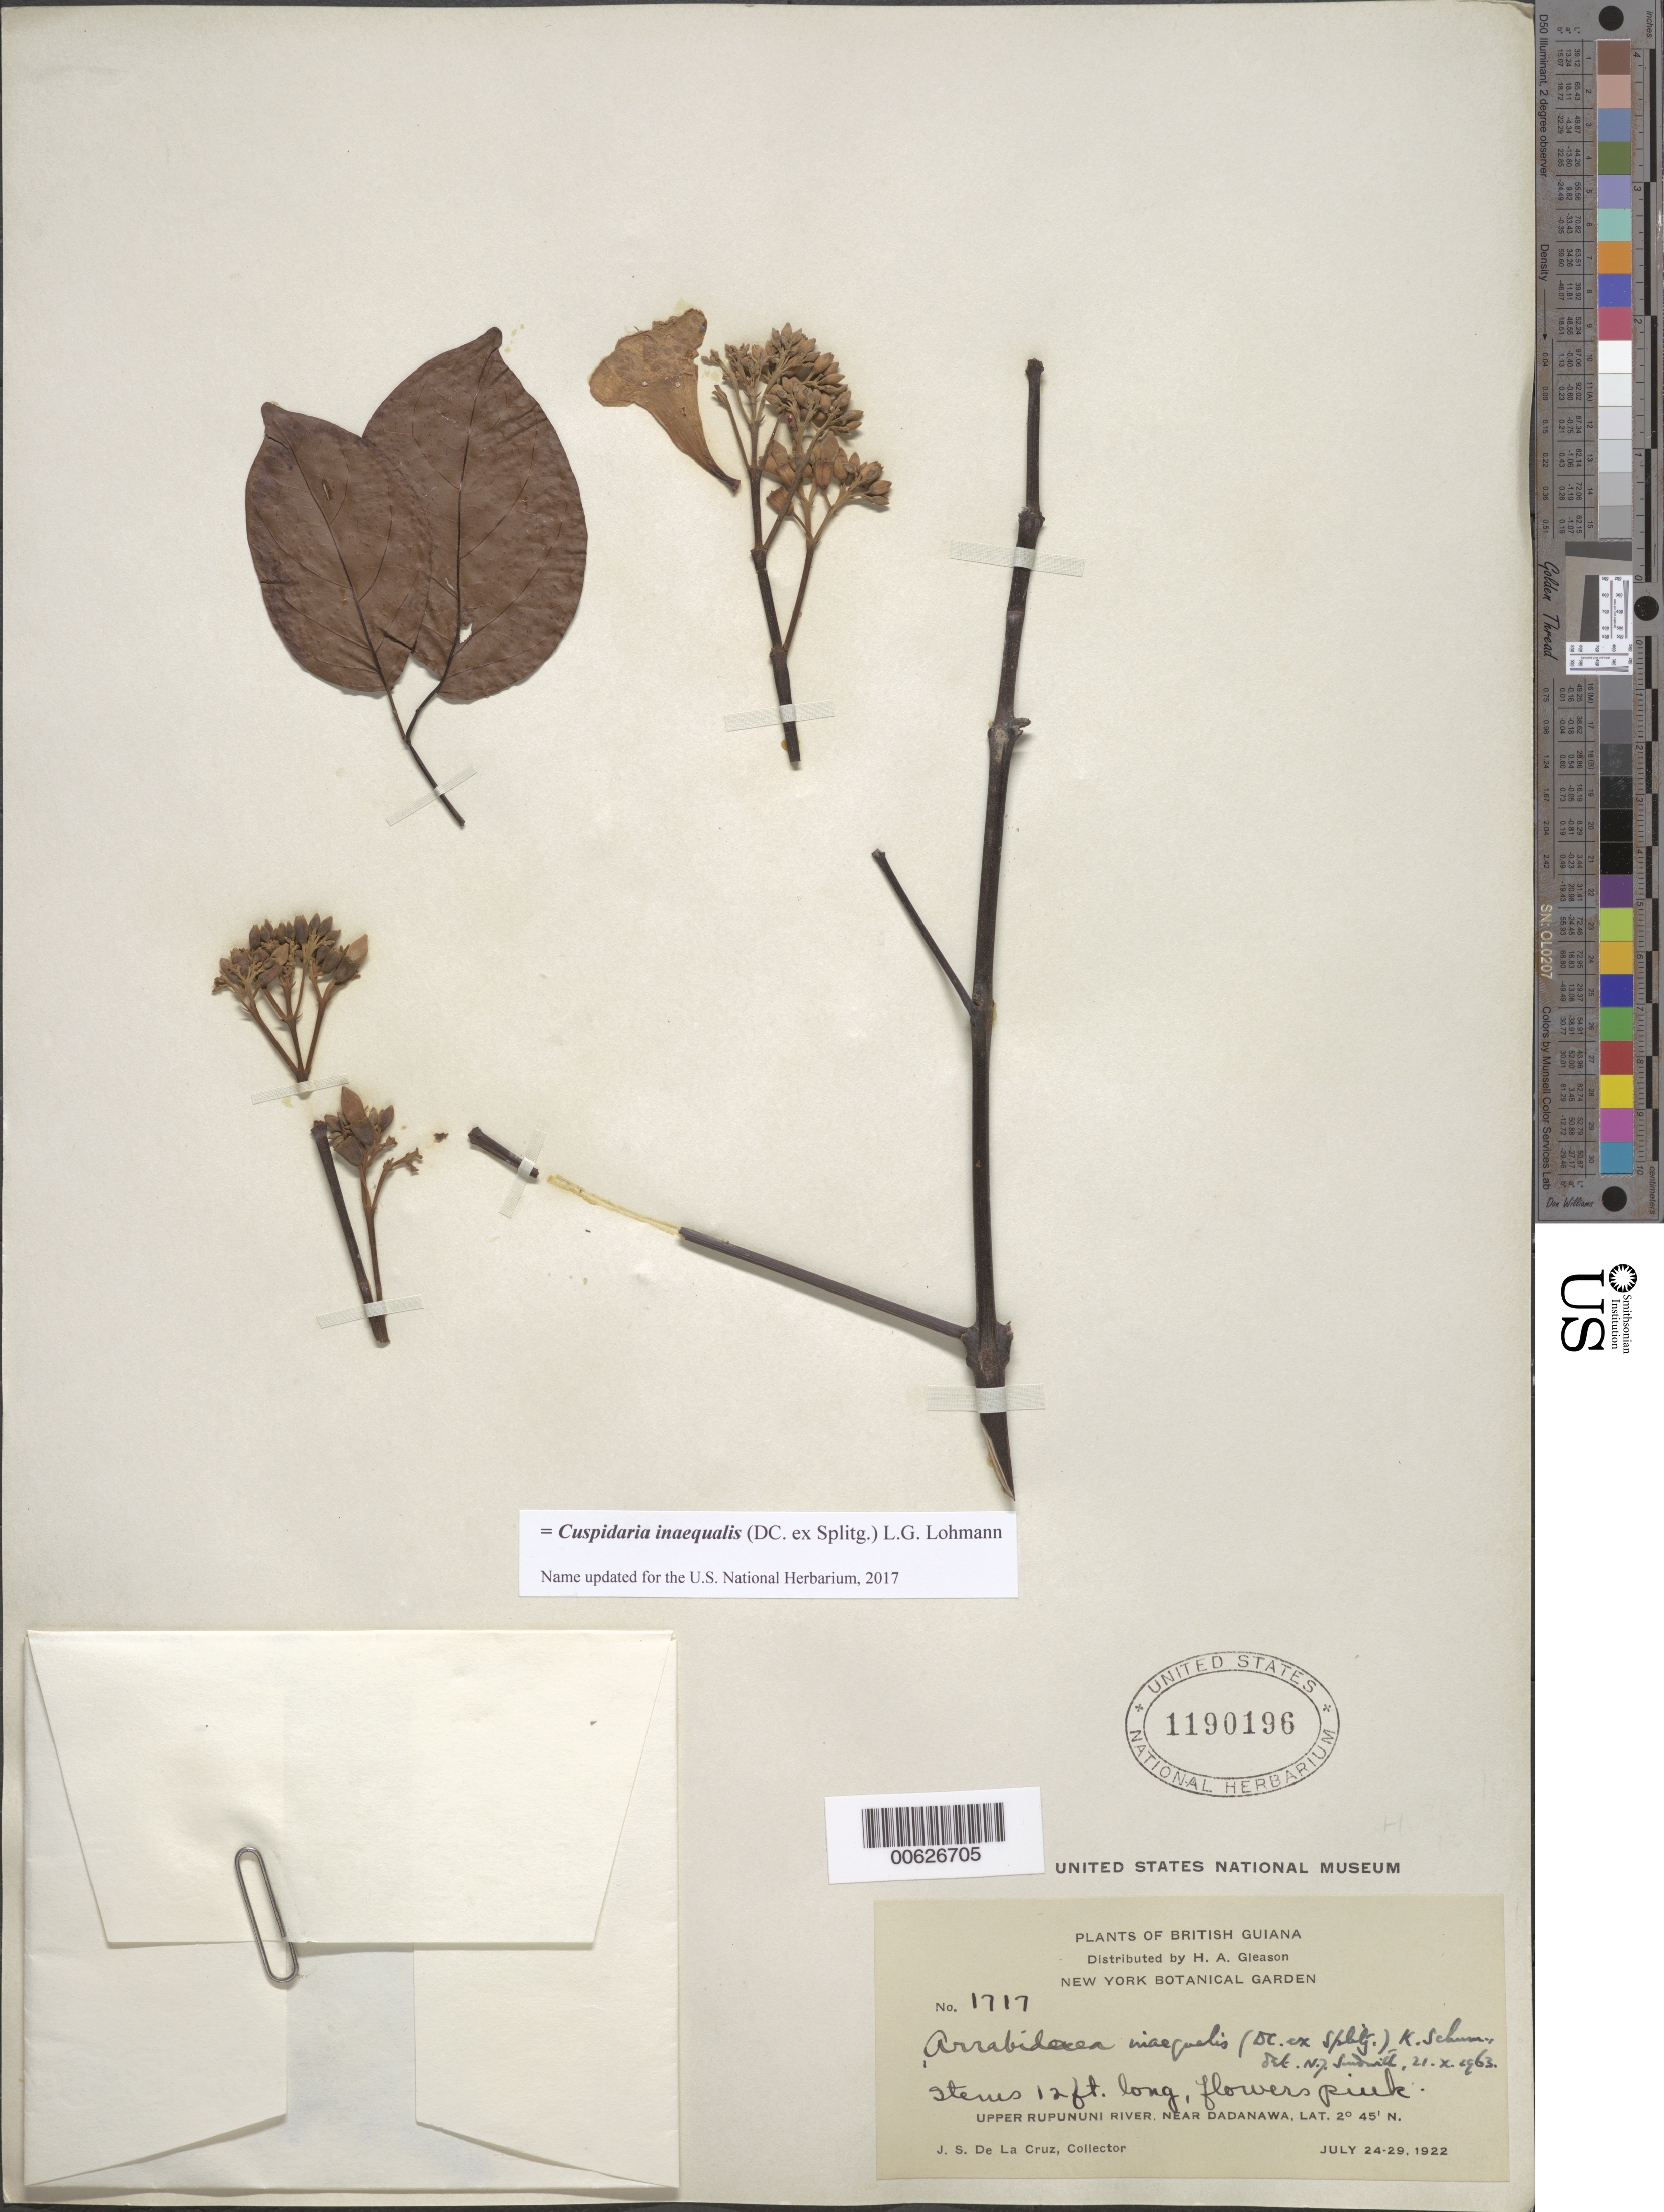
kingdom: Plantae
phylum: Tracheophyta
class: Magnoliopsida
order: Lamiales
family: Bignoniaceae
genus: Cuspidaria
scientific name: Cuspidaria inaequalis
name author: (Splitg.) L.G. Lohmann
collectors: J. S. de la Cruz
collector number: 1717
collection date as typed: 24-Jul-22 to 29-Jul-22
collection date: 1922-07-24/1922-07-29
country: Guyana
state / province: U. Takutu-U. Essequibo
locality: Dadanawa, near, upper Rupununi R.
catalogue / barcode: US 1190196